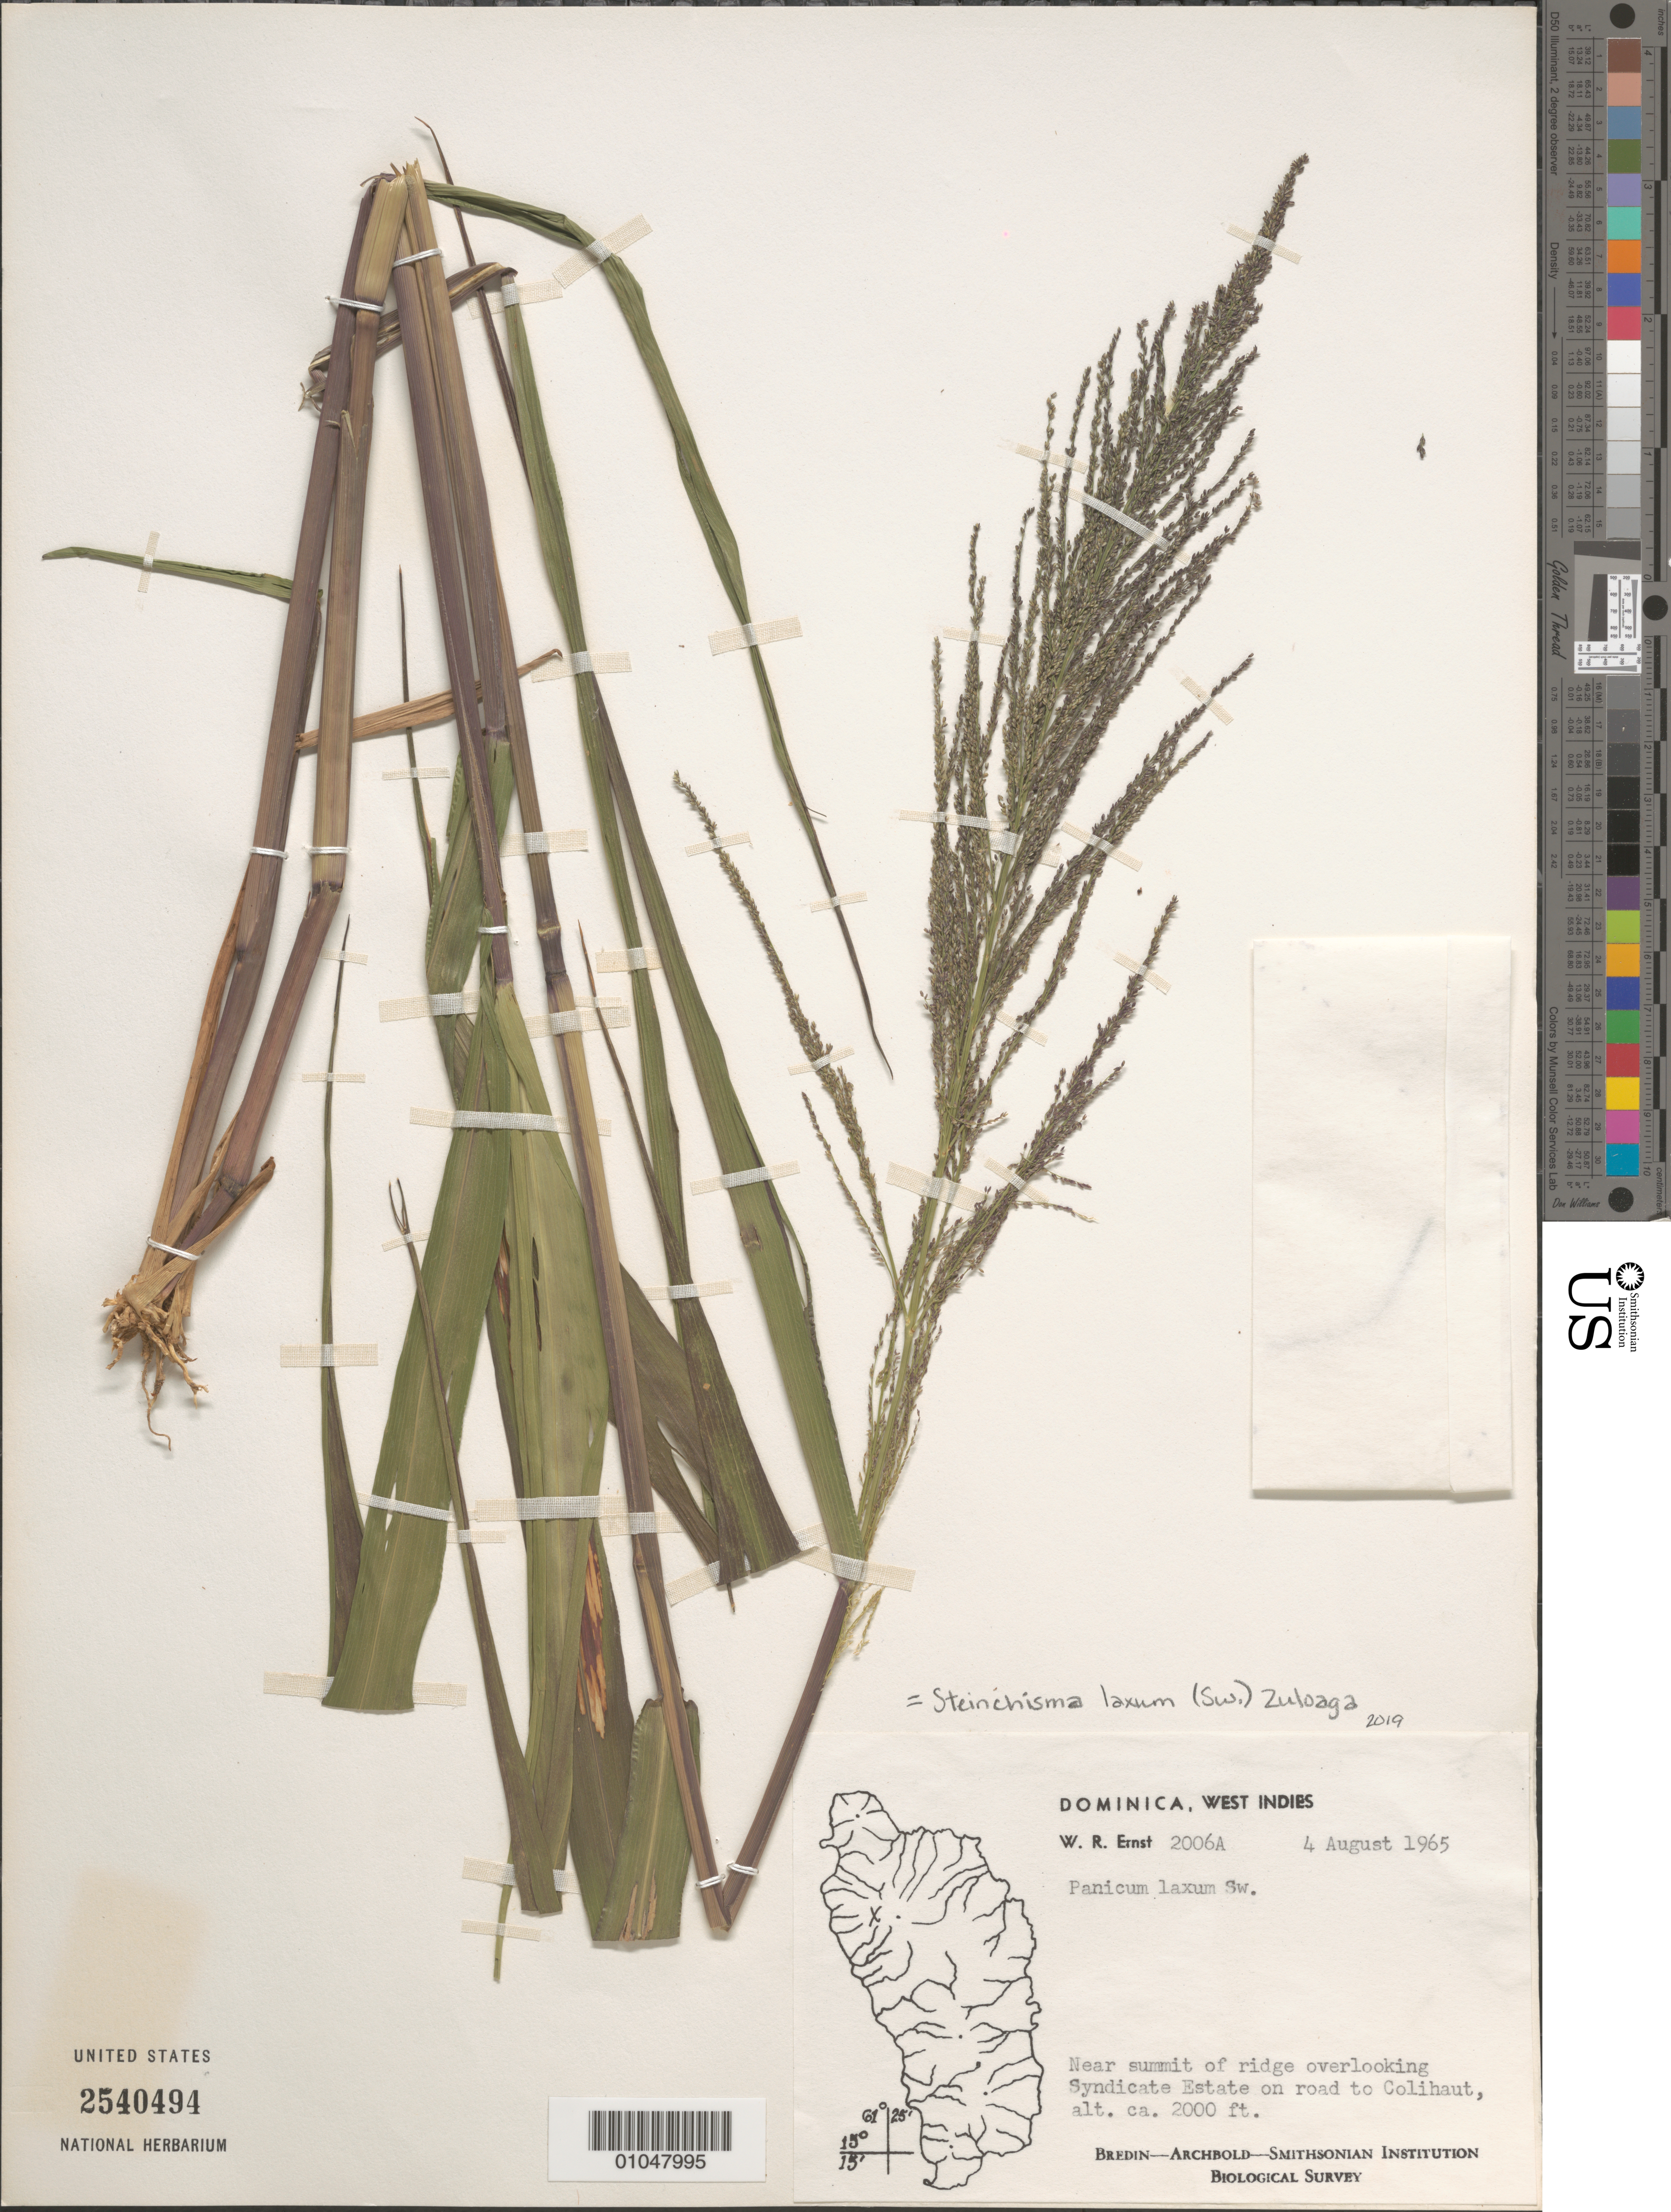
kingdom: Plantae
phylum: Tracheophyta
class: Liliopsida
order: Poales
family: Poaceae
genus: Panicum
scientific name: Panicum laxum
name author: Sw.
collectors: W. R. Ernst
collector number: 2006a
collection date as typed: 04 Aug 1965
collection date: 1965-08-04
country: Dominica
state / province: St. Peter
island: Dominica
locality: Near summit of ridge overlooking Syndicate Estate on rd to Colihaut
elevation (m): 610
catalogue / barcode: US 2540494